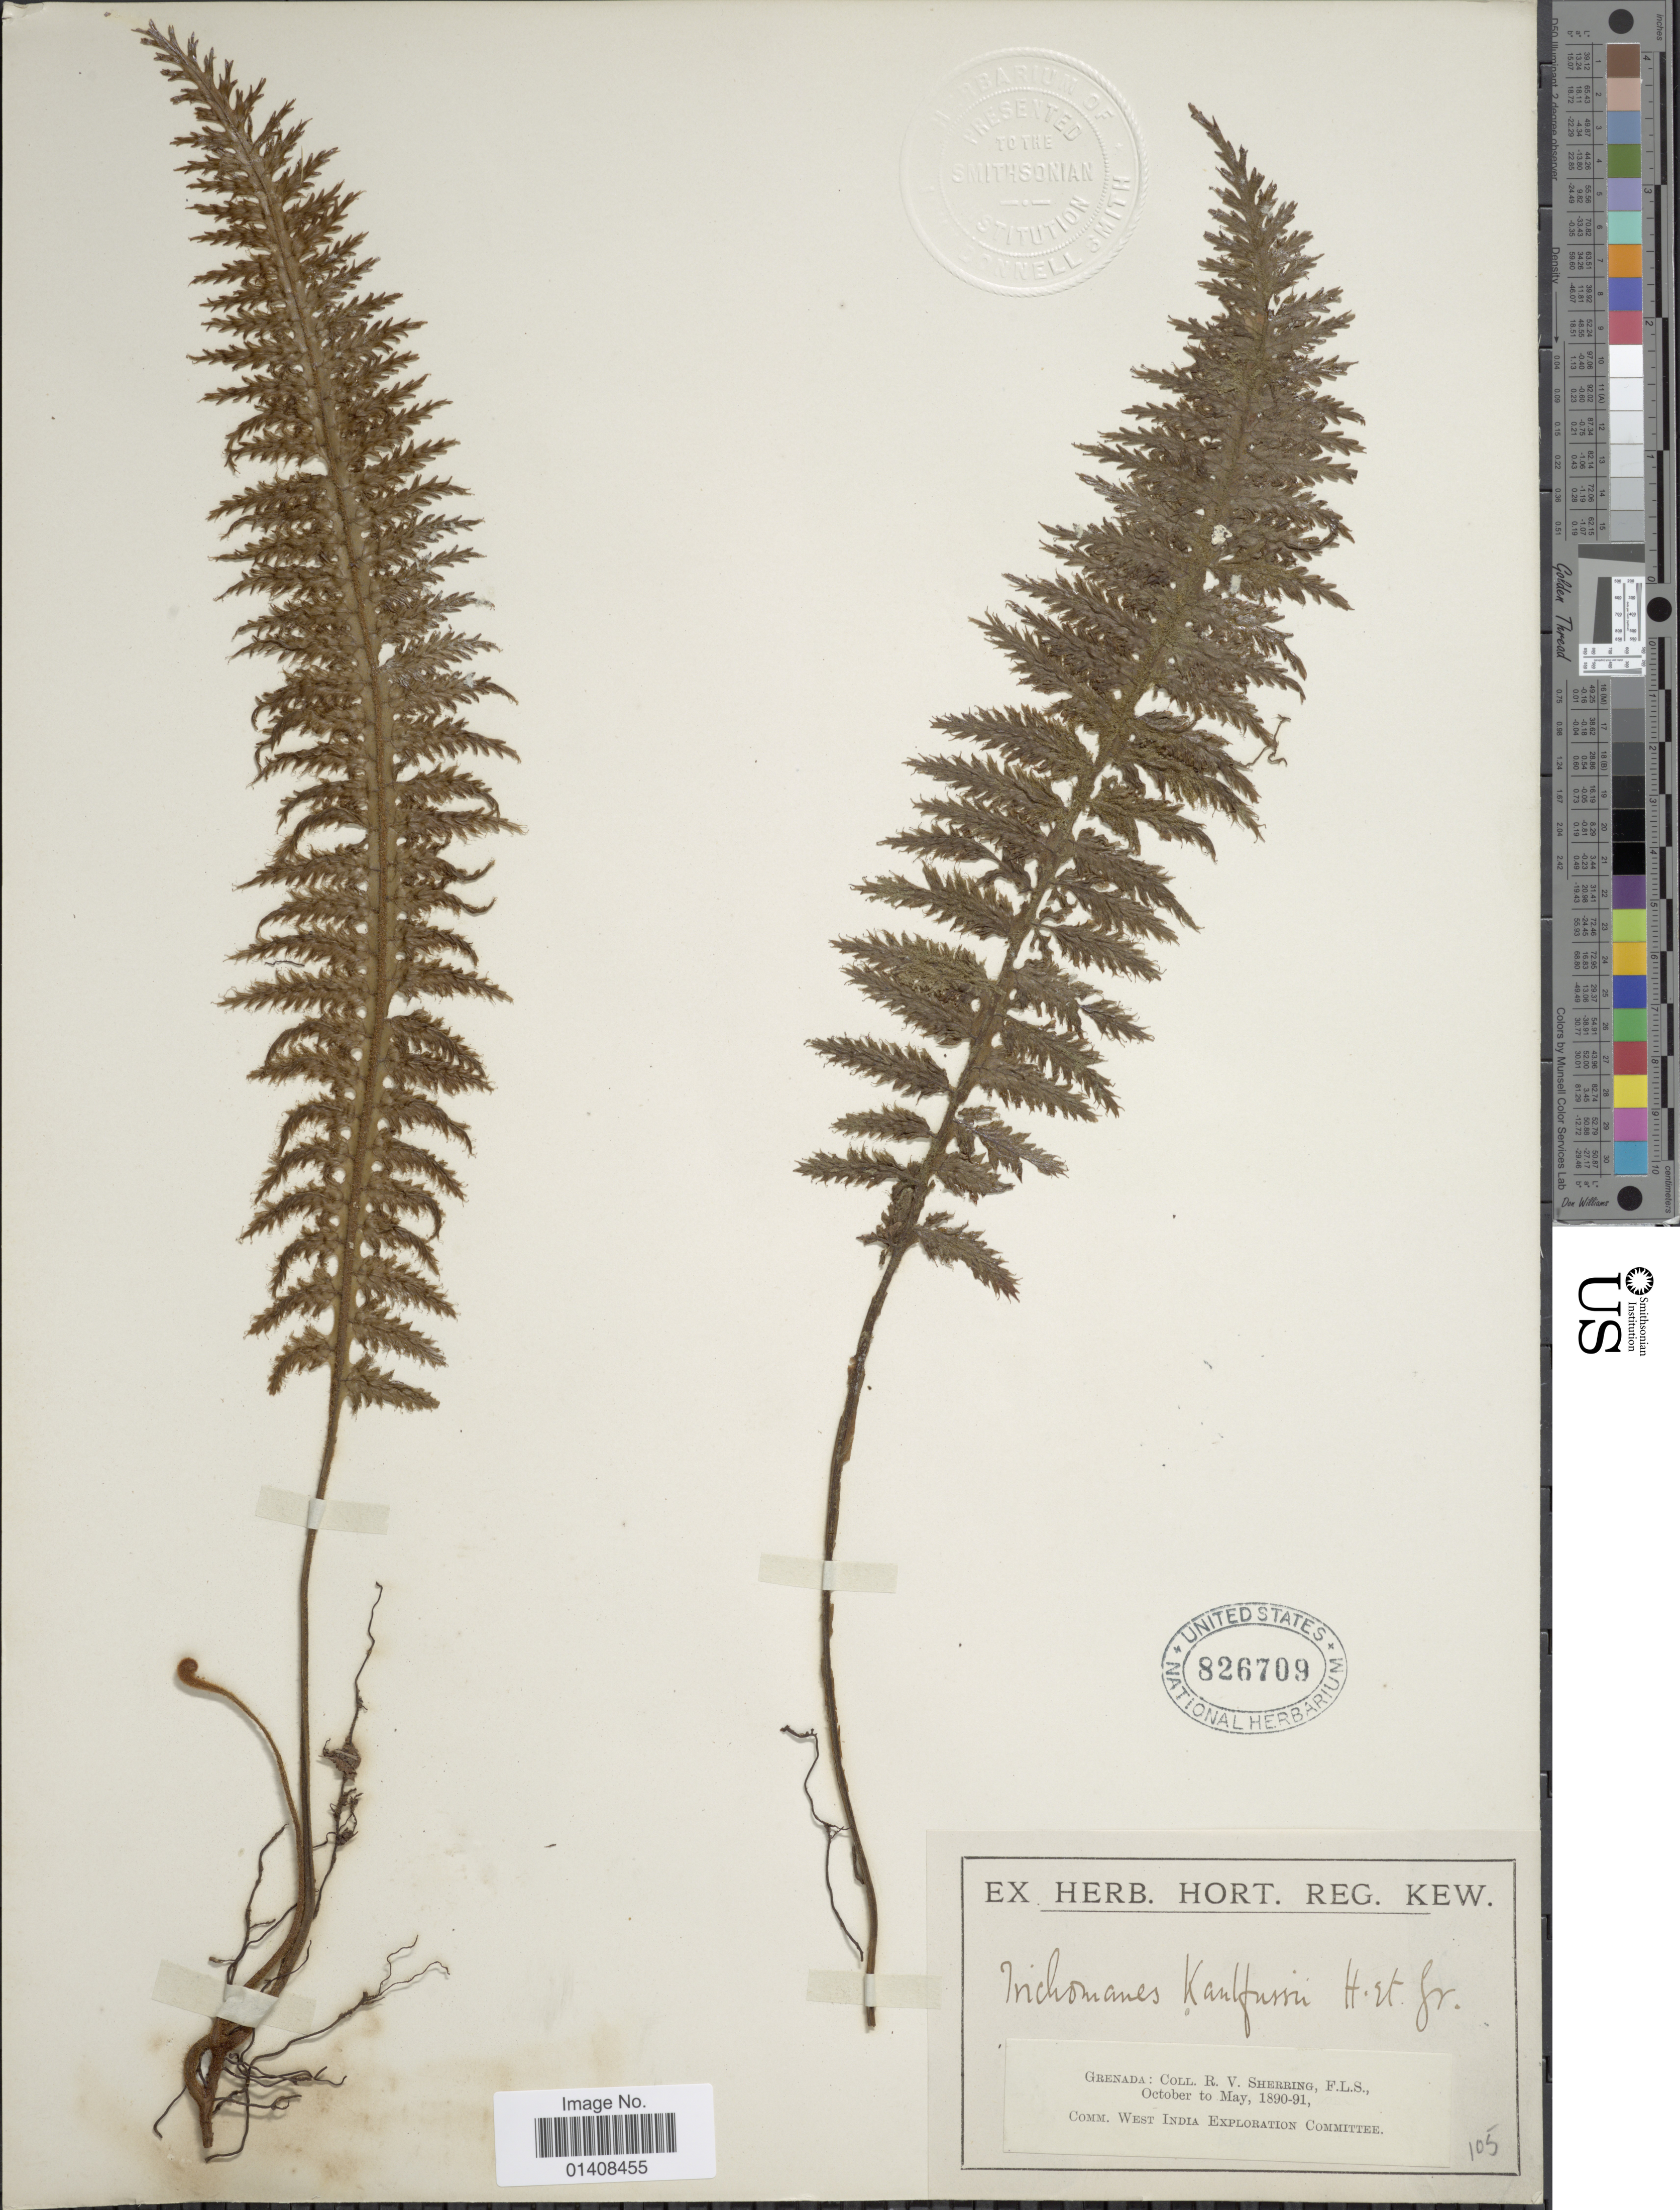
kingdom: Plantae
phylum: Tracheophyta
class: Polypodiopsida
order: Hymenophyllales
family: Hymenophyllaceae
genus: Trichomanes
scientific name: Trichomanes trigonum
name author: Desv.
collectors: R. Sherring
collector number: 105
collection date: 1890-10/1891-05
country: Grenada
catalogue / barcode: US 826709